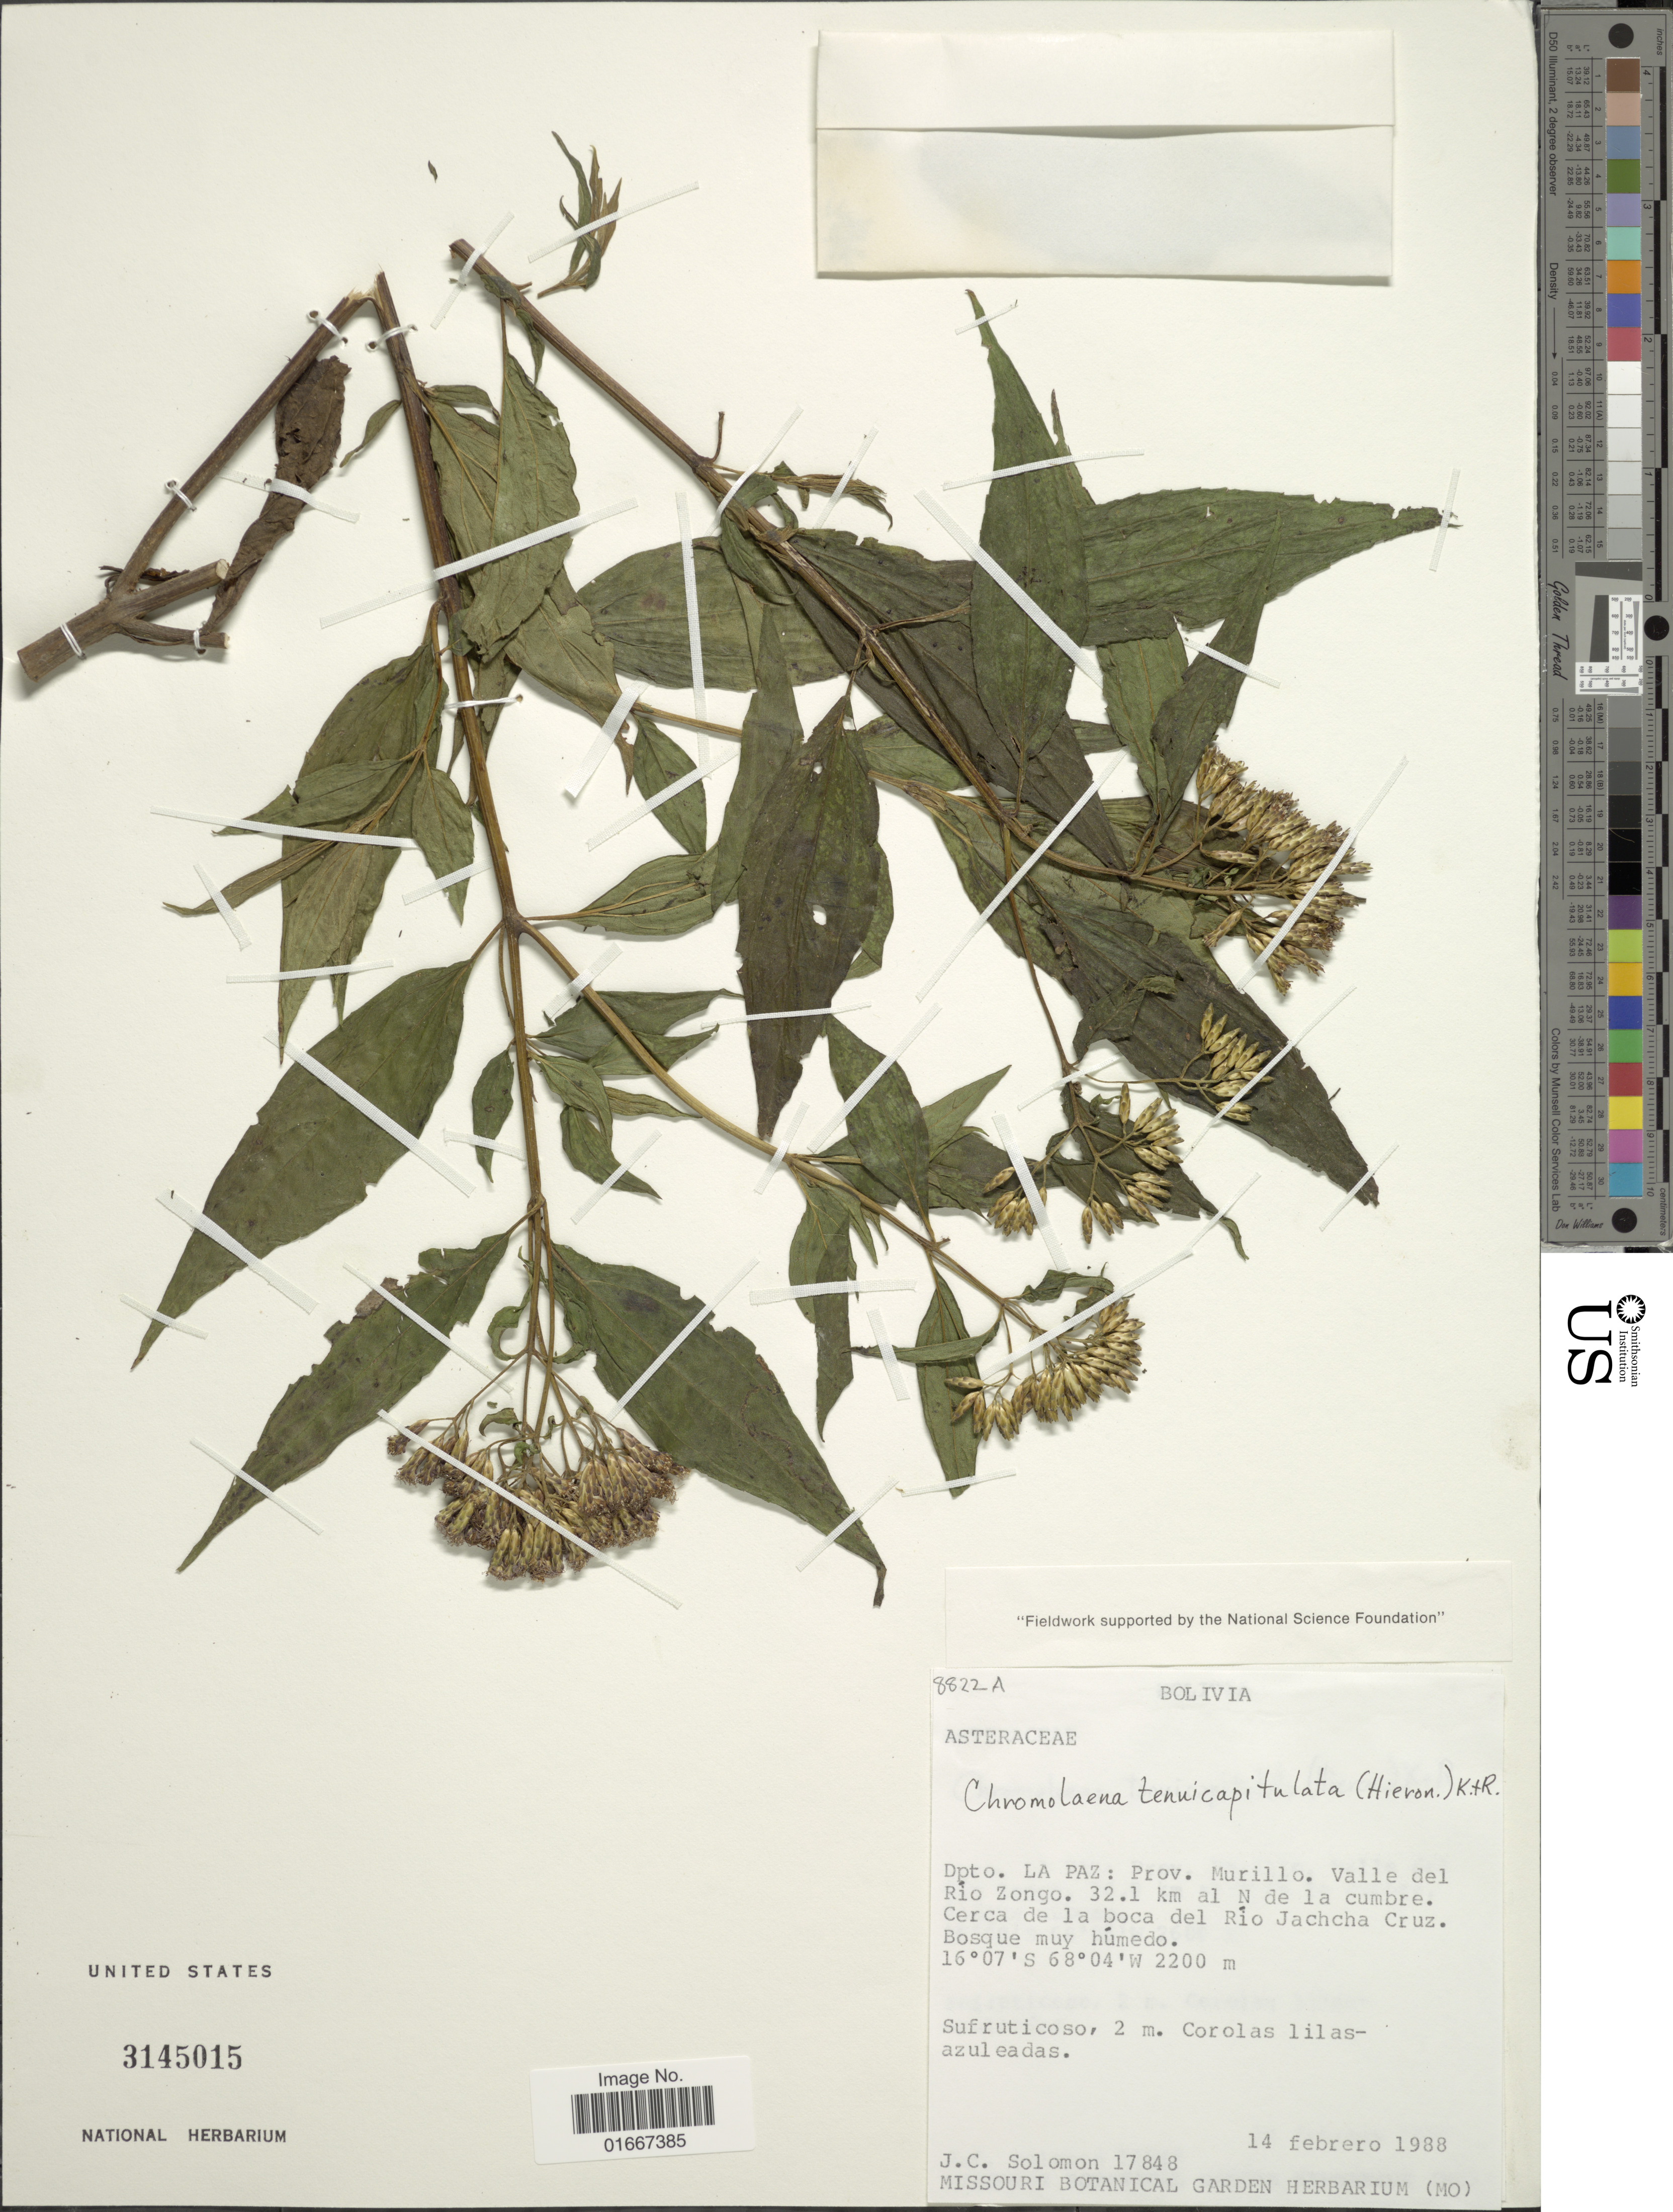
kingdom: Plantae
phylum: Tracheophyta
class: Magnoliopsida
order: Asterales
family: Asteraceae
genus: Chromolaena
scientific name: Chromolaena tenuicapitulata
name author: (Hieron.) R.M. King & H. Rob.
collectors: J. C. Solomon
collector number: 17848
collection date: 1988-02-14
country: Bolivia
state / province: La Paz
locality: Province, Murillo. Valle del Rio Zongo. 32.1 km al N de la cumbre. Cerca de la boca del Rio Jachcha Cruz. Bosque humedo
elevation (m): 2200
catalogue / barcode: US 3145015